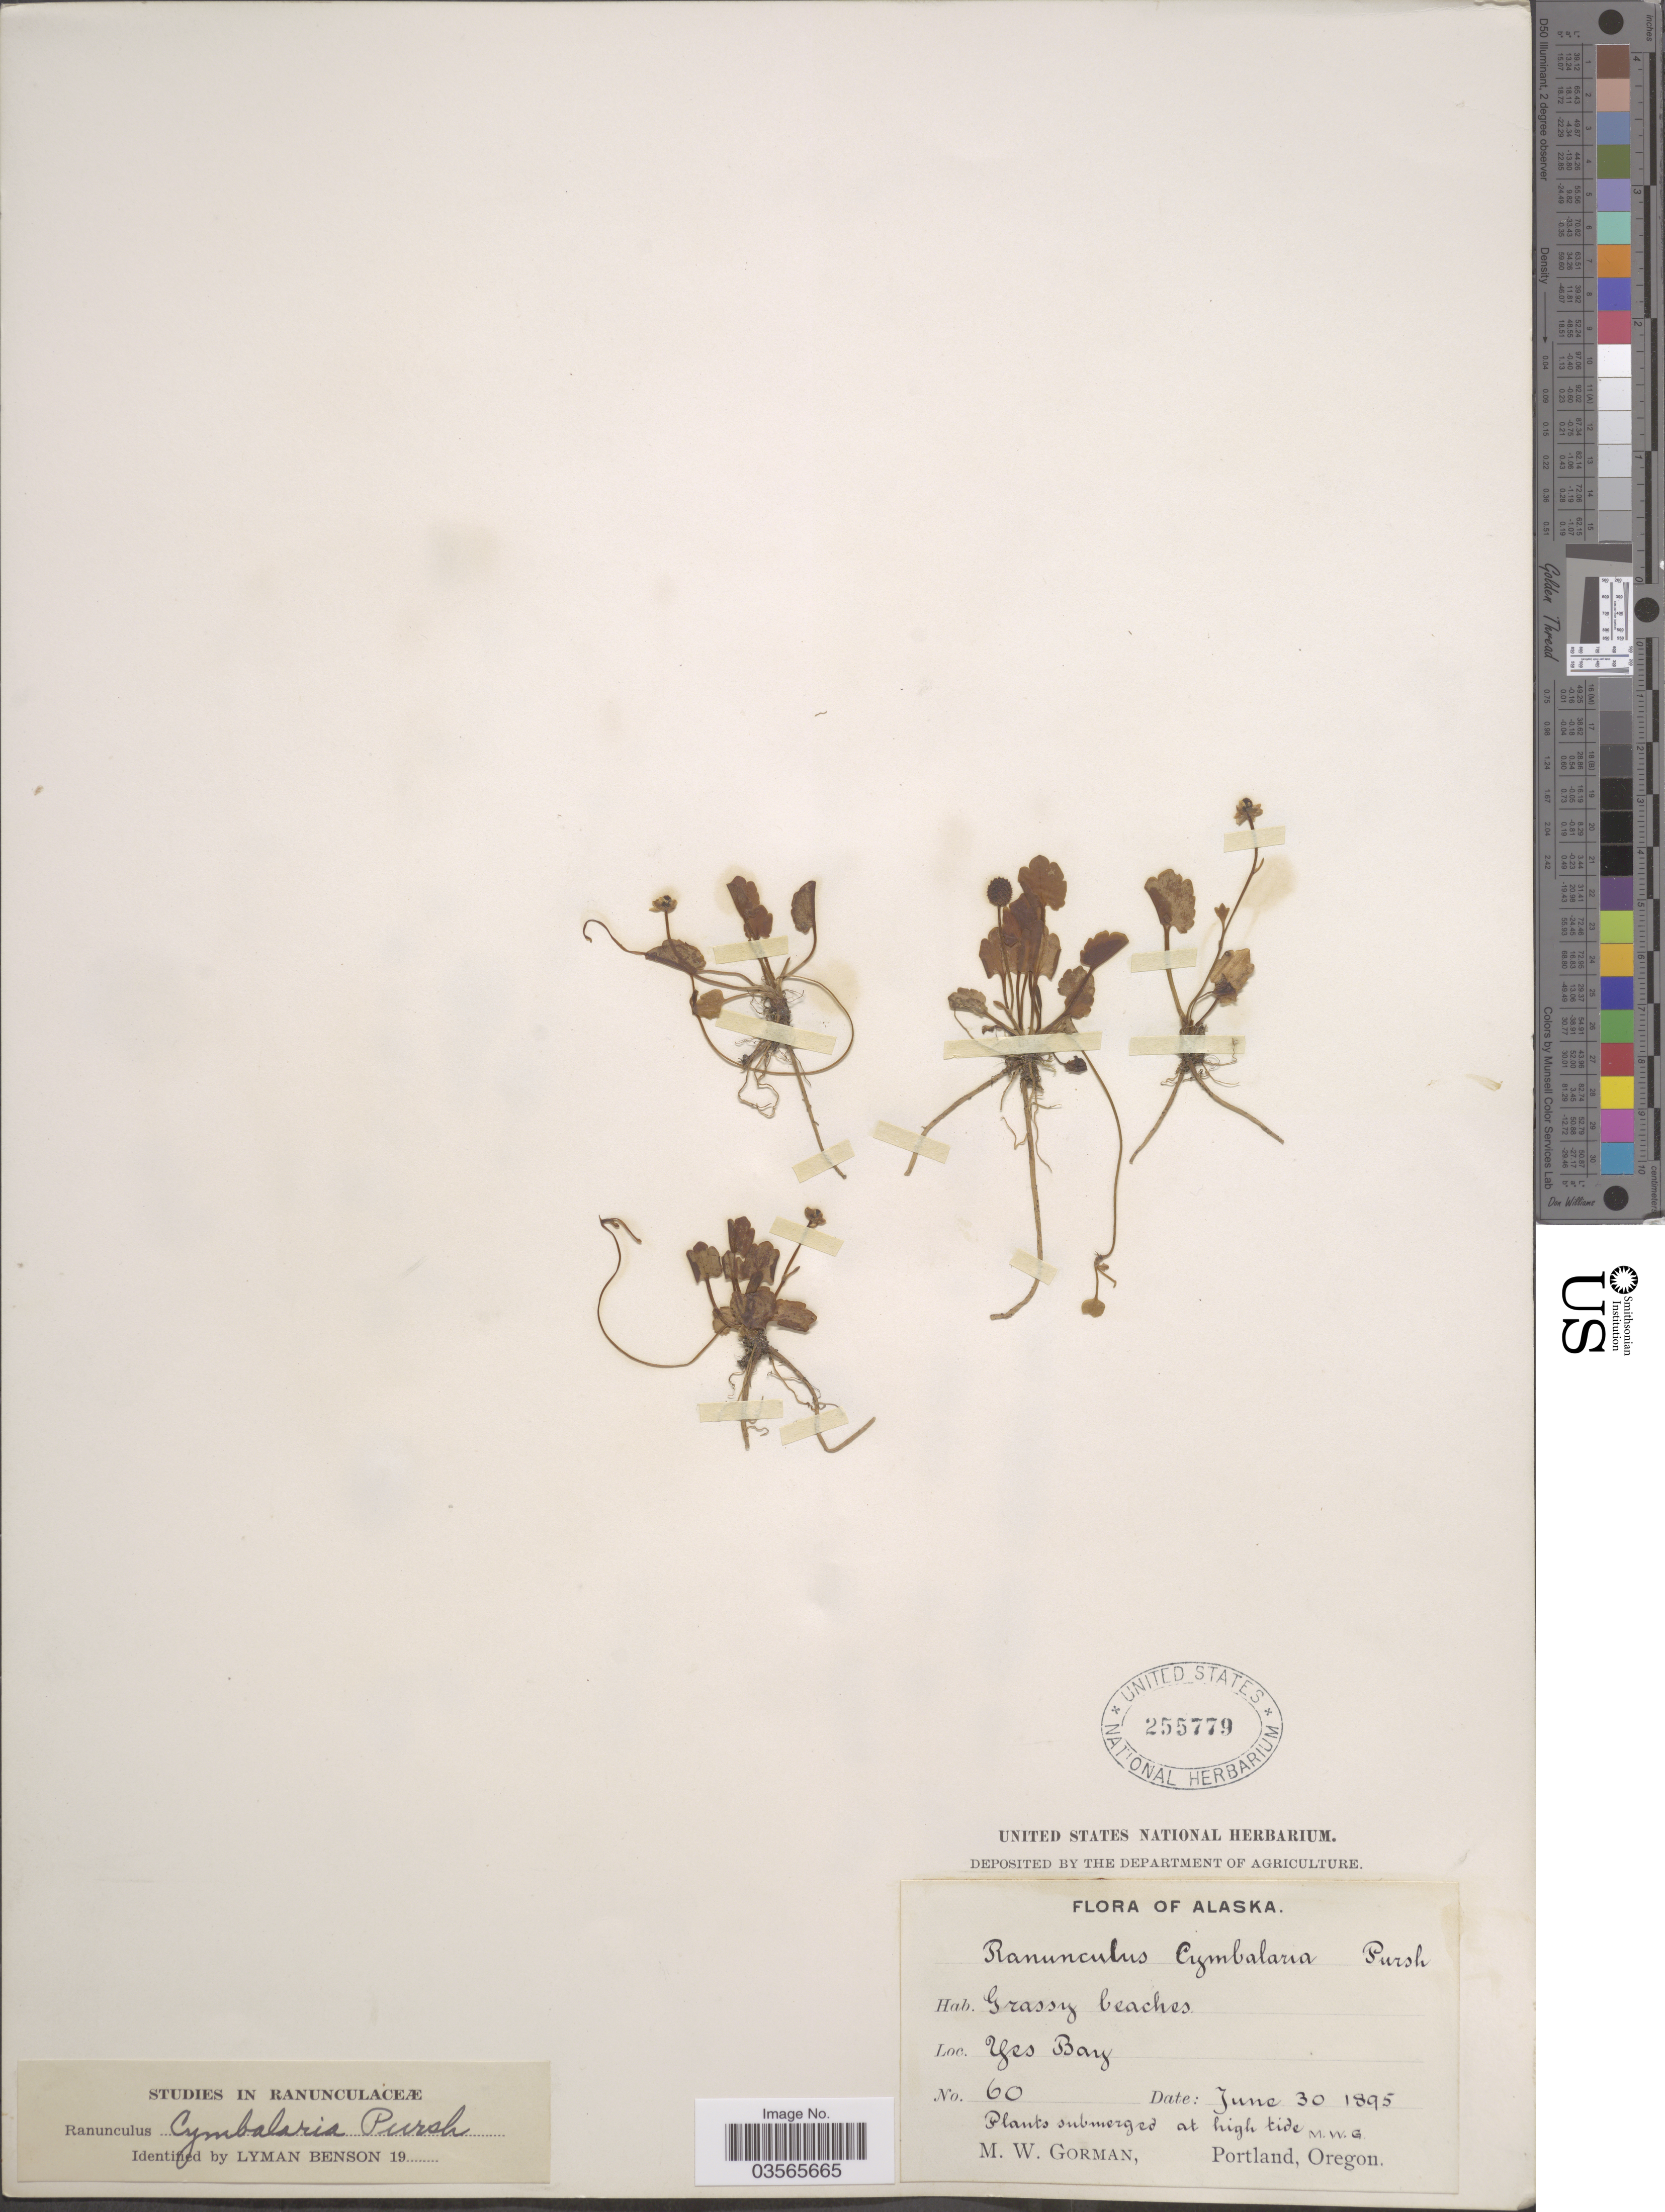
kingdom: Plantae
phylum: Tracheophyta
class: Magnoliopsida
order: Ranunculales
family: Ranunculaceae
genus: Halerpestes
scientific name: Halerpestes cymbalaria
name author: (Pursh) Greene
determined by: Strong, M. T., (US), Smithsonian Institution - National Museum of Natural History (UNITED STATES)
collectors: M. W. Gorman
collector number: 60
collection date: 1895-06-30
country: United States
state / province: Alaska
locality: Yes Bay.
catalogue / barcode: US 255779